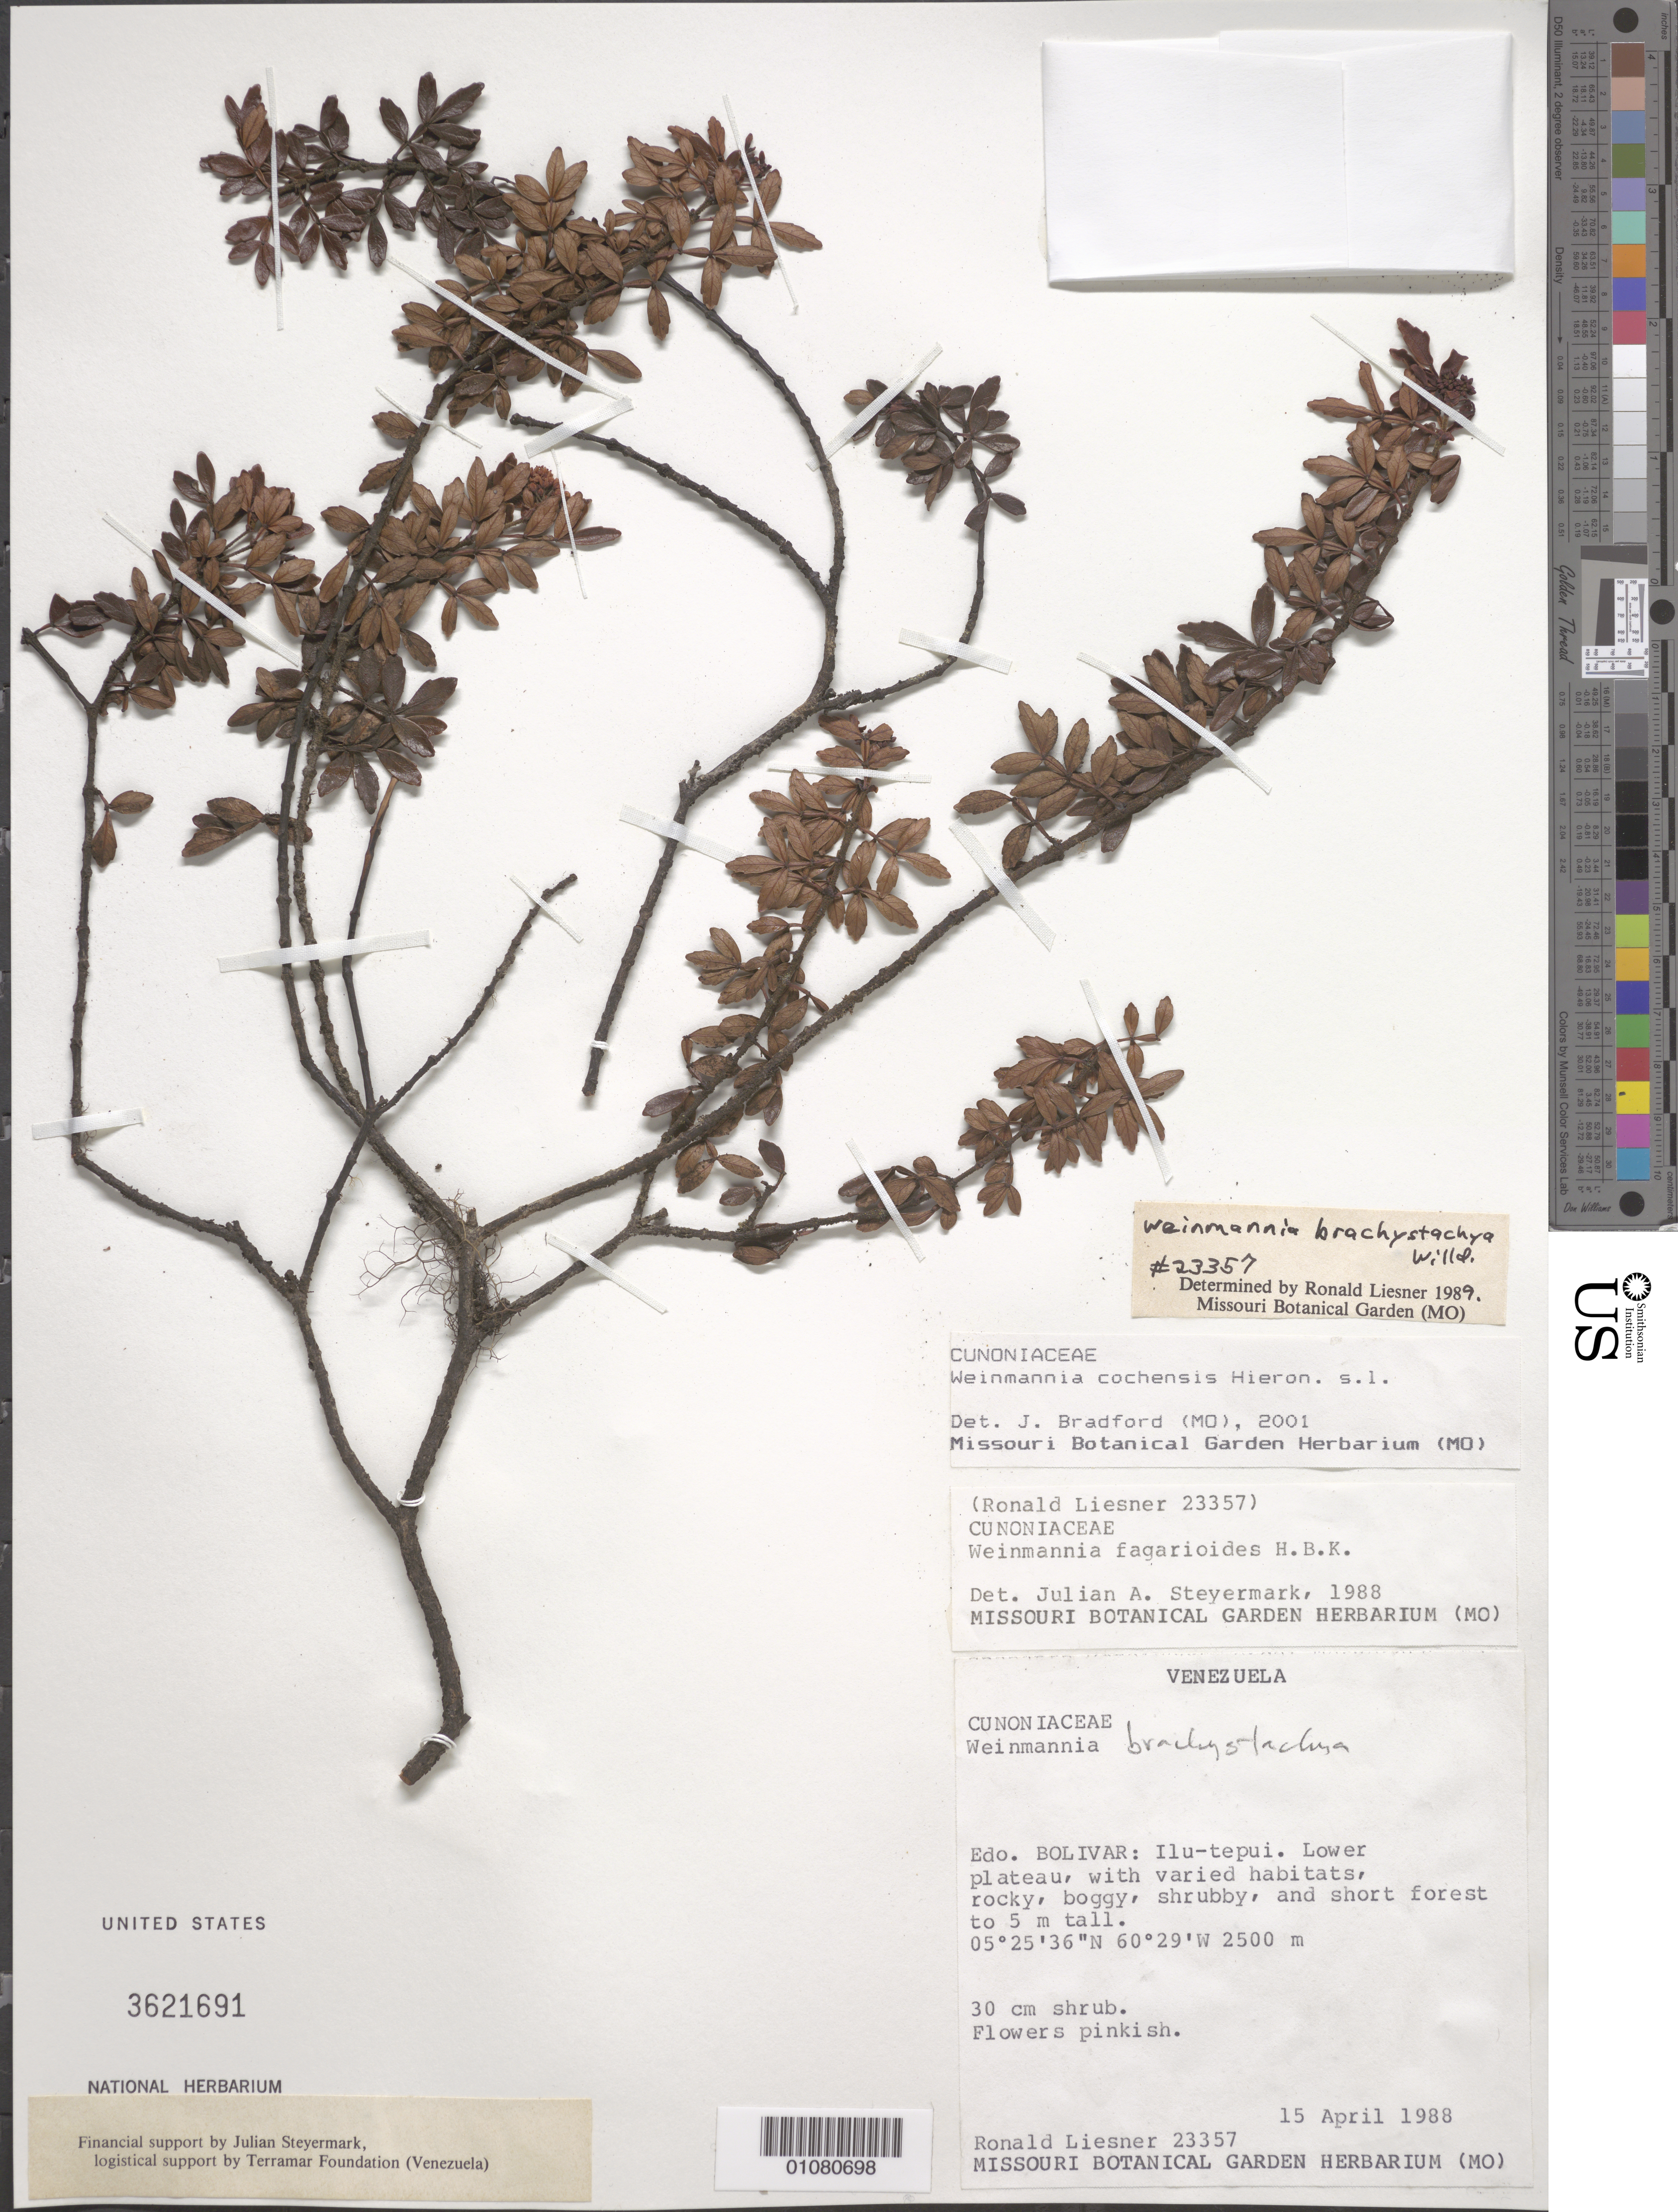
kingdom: Plantae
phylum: Tracheophyta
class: Magnoliopsida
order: Oxalidales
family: Cunoniaceae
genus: Weinmannia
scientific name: Weinmannia brachystachya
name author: Willd. ex Engl.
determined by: Liesner, R. L.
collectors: R. L. Liesner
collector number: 23357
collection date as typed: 15-Apr-88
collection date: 1988-04-15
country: Venezuela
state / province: Bolívar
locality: Ilu-tepuí, lower plateau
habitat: Rocky, boggy, shrubby & short forest to 5 m tall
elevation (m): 2500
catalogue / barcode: US 3621691